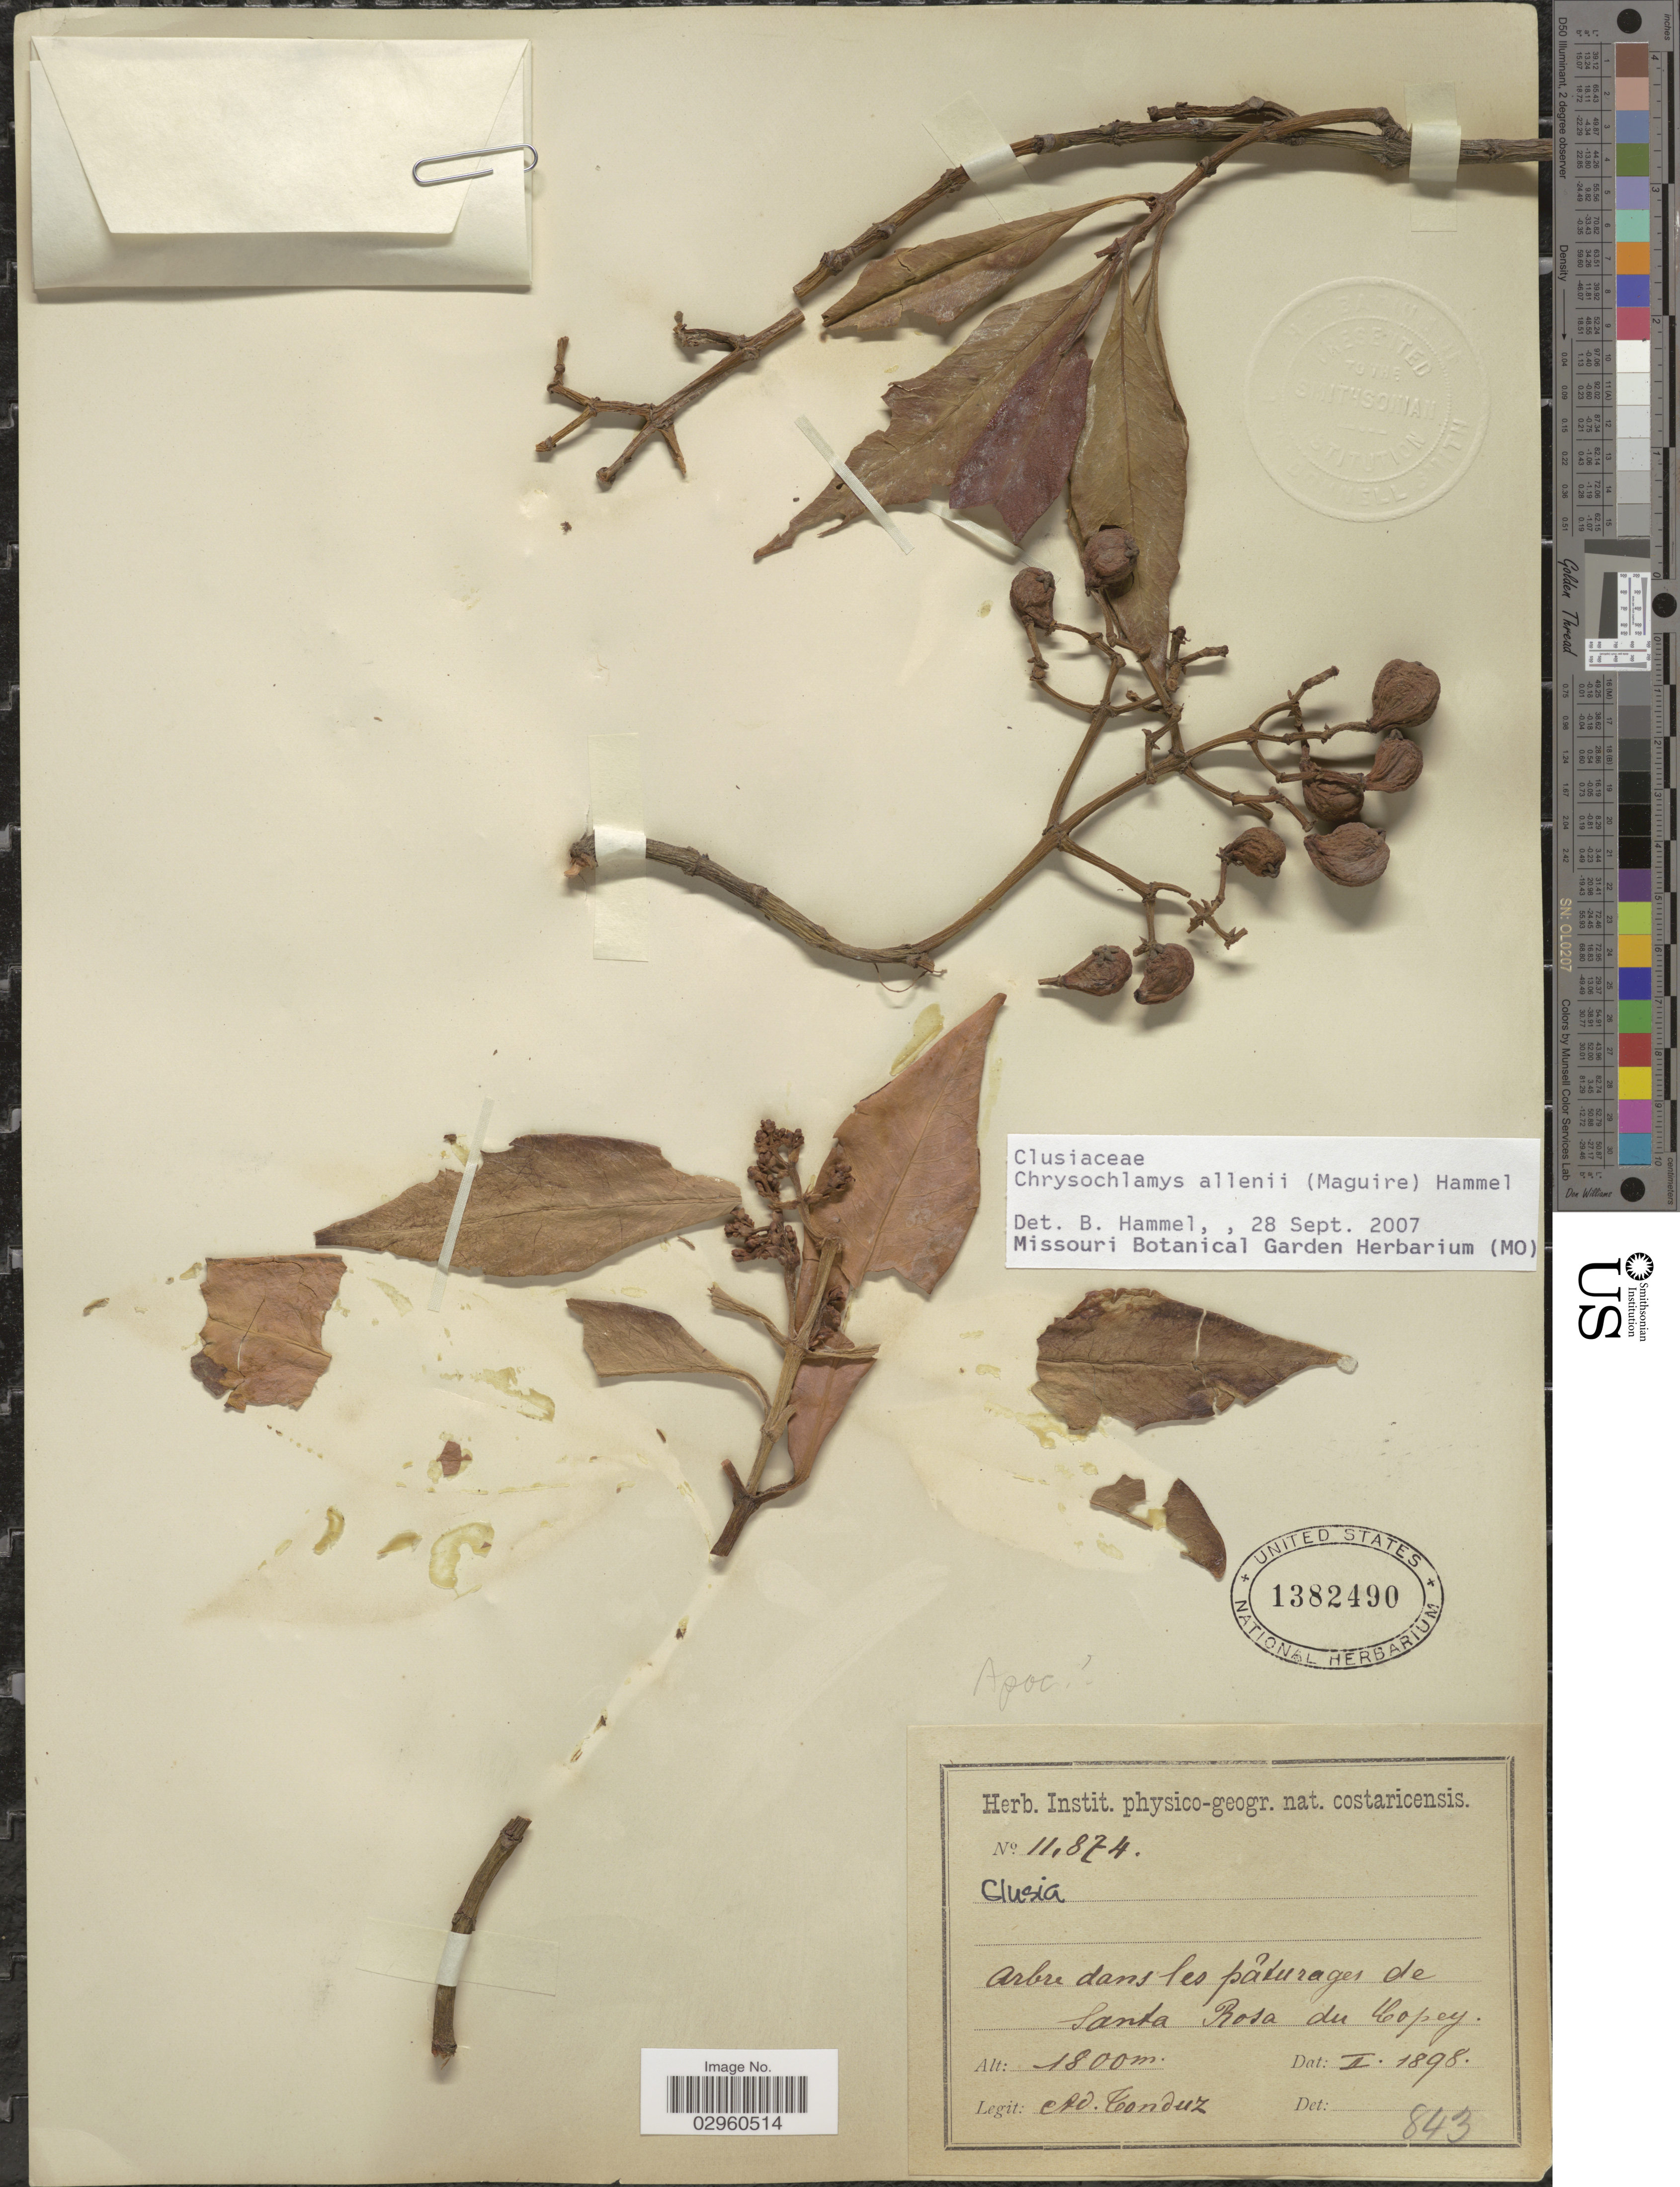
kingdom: Plantae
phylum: Tracheophyta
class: Magnoliopsida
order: Malpighiales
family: Clusiaceae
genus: Chrysochlamys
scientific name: Chrysochlamys allenii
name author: (Maguire) Hammel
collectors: A. Tonduz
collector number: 11874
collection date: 1898-02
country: Costa Rica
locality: Arbre dans les pâturages de Santa Rosa du Copey.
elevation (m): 1800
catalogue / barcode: US 1382490